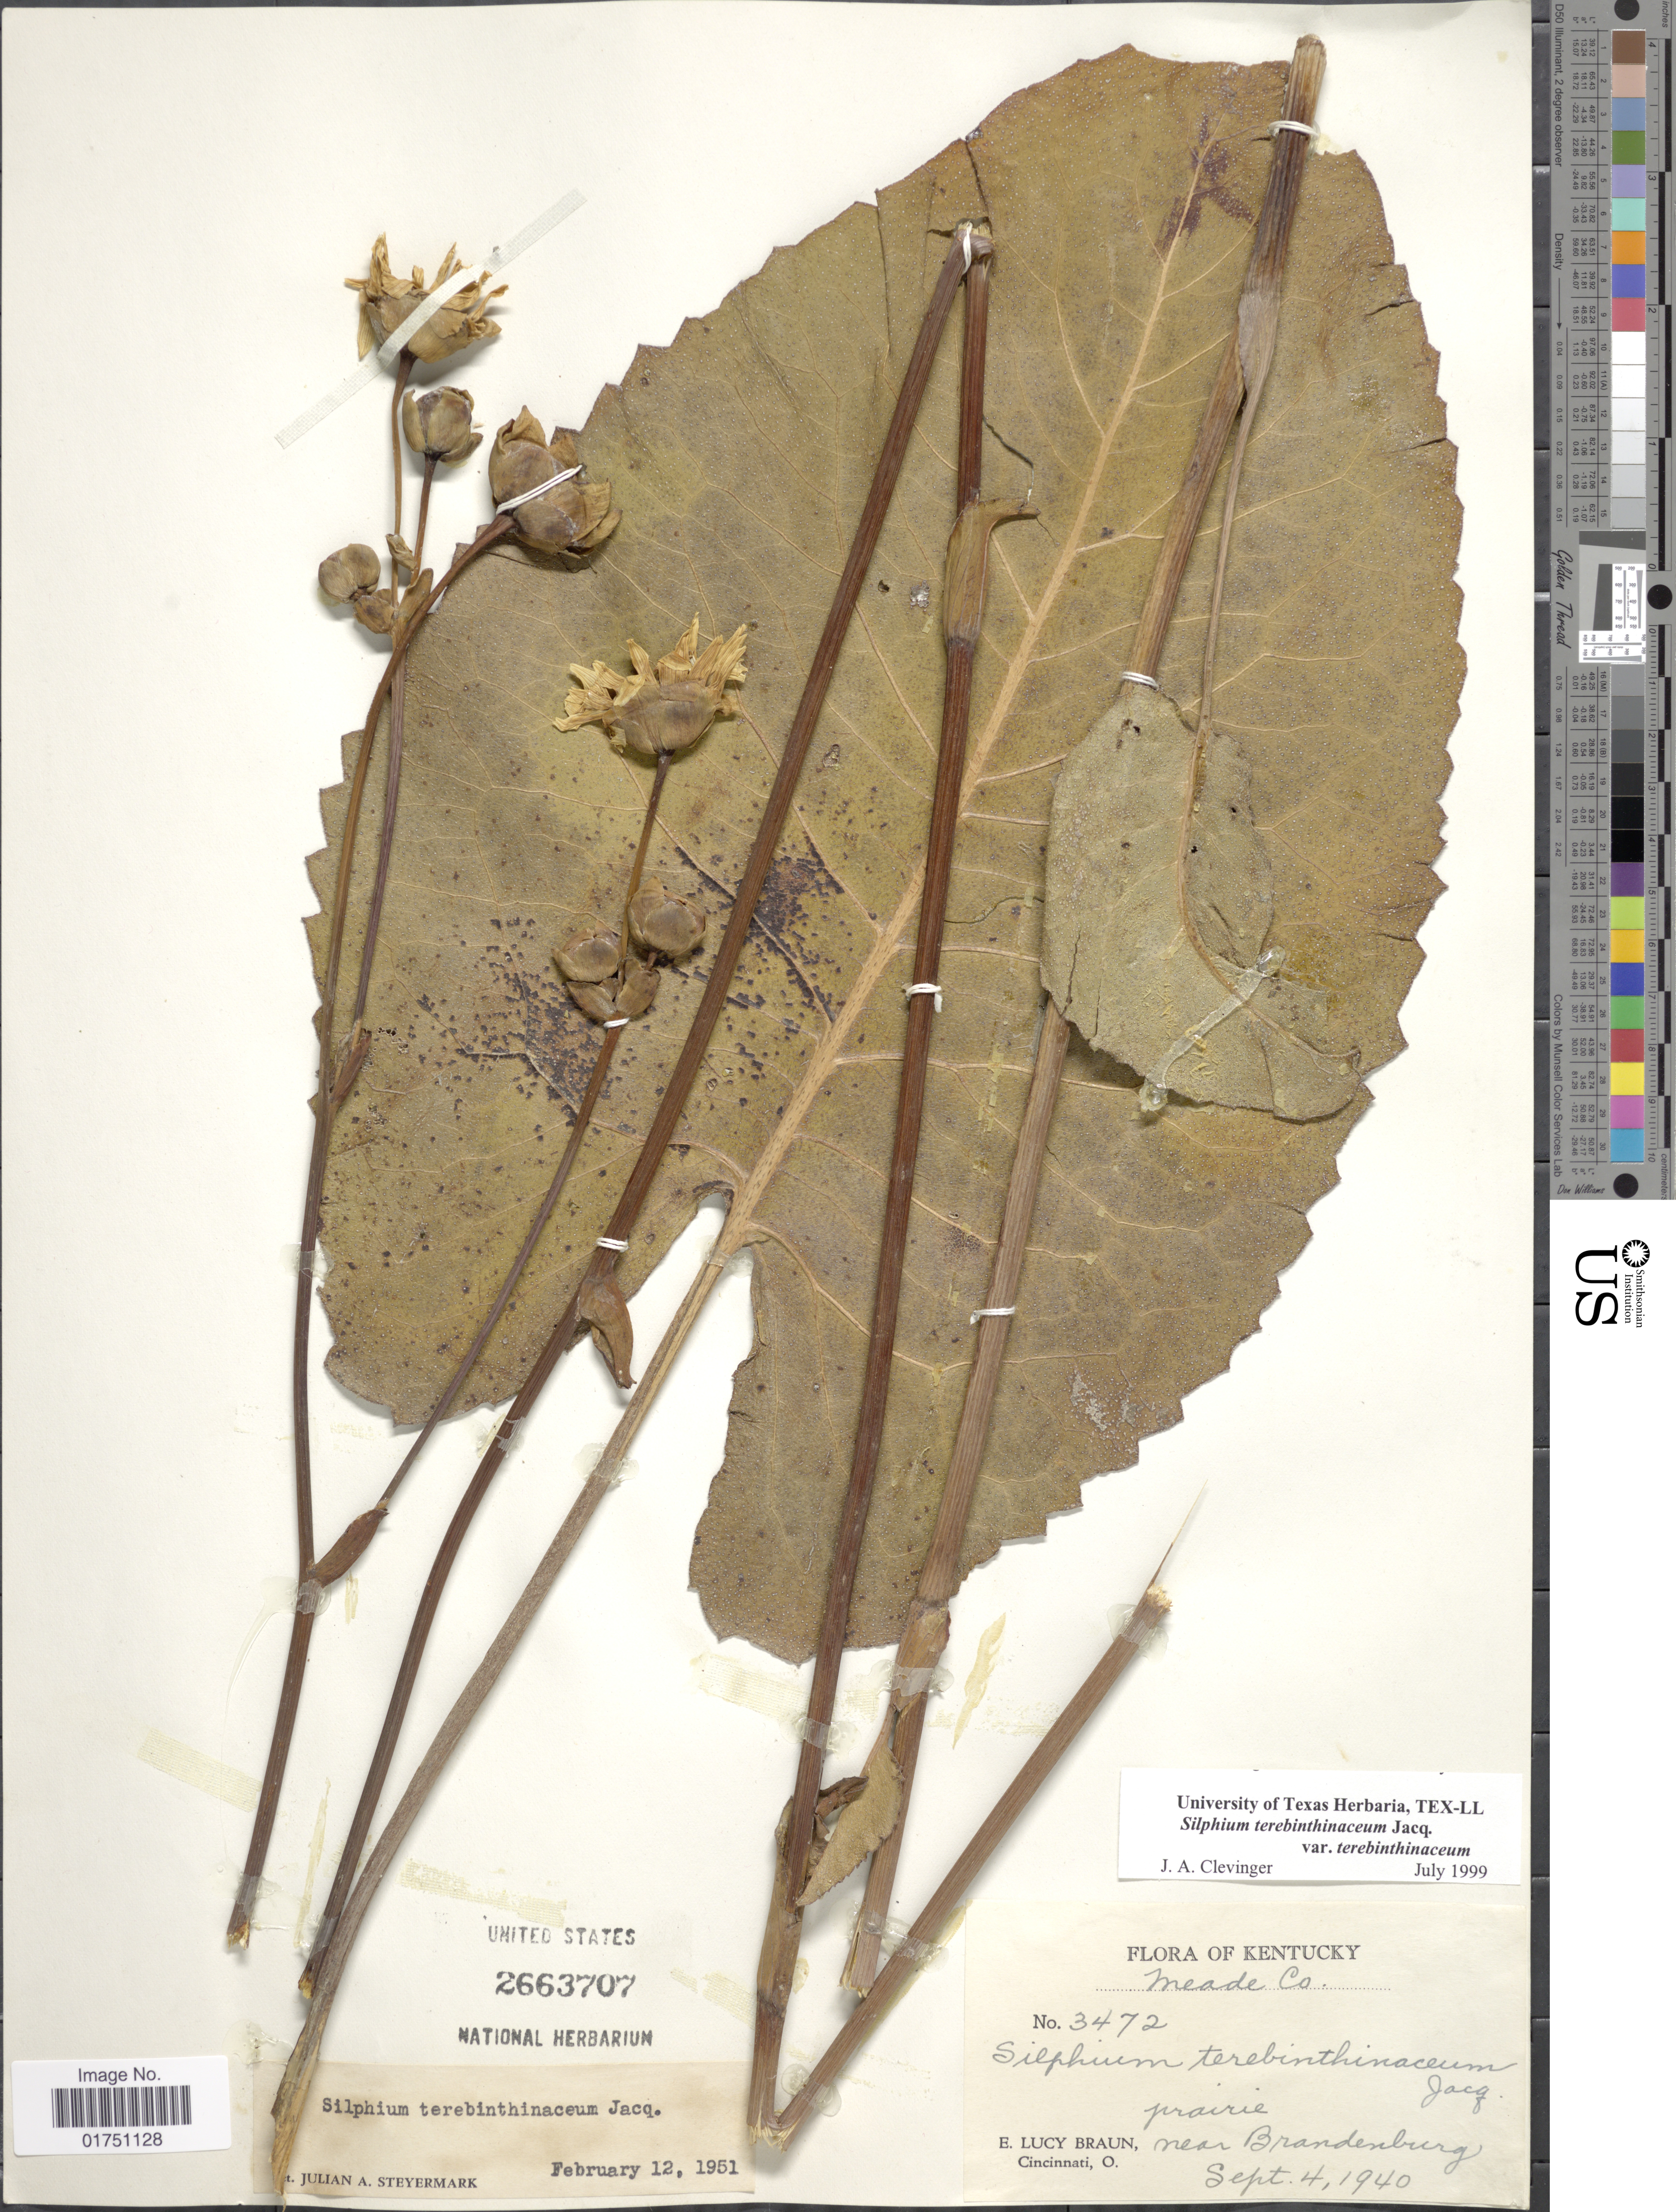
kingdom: Plantae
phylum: Tracheophyta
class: Magnoliopsida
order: Asterales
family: Asteraceae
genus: Silphium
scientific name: Silphium terebinthinaceum var. terebinthinaceum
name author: Jacq.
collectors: E. L. Braun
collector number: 3472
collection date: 1940-09-04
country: United States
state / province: Kentucky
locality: Meade Co. Prairie near Brandenburg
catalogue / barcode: US 2663707